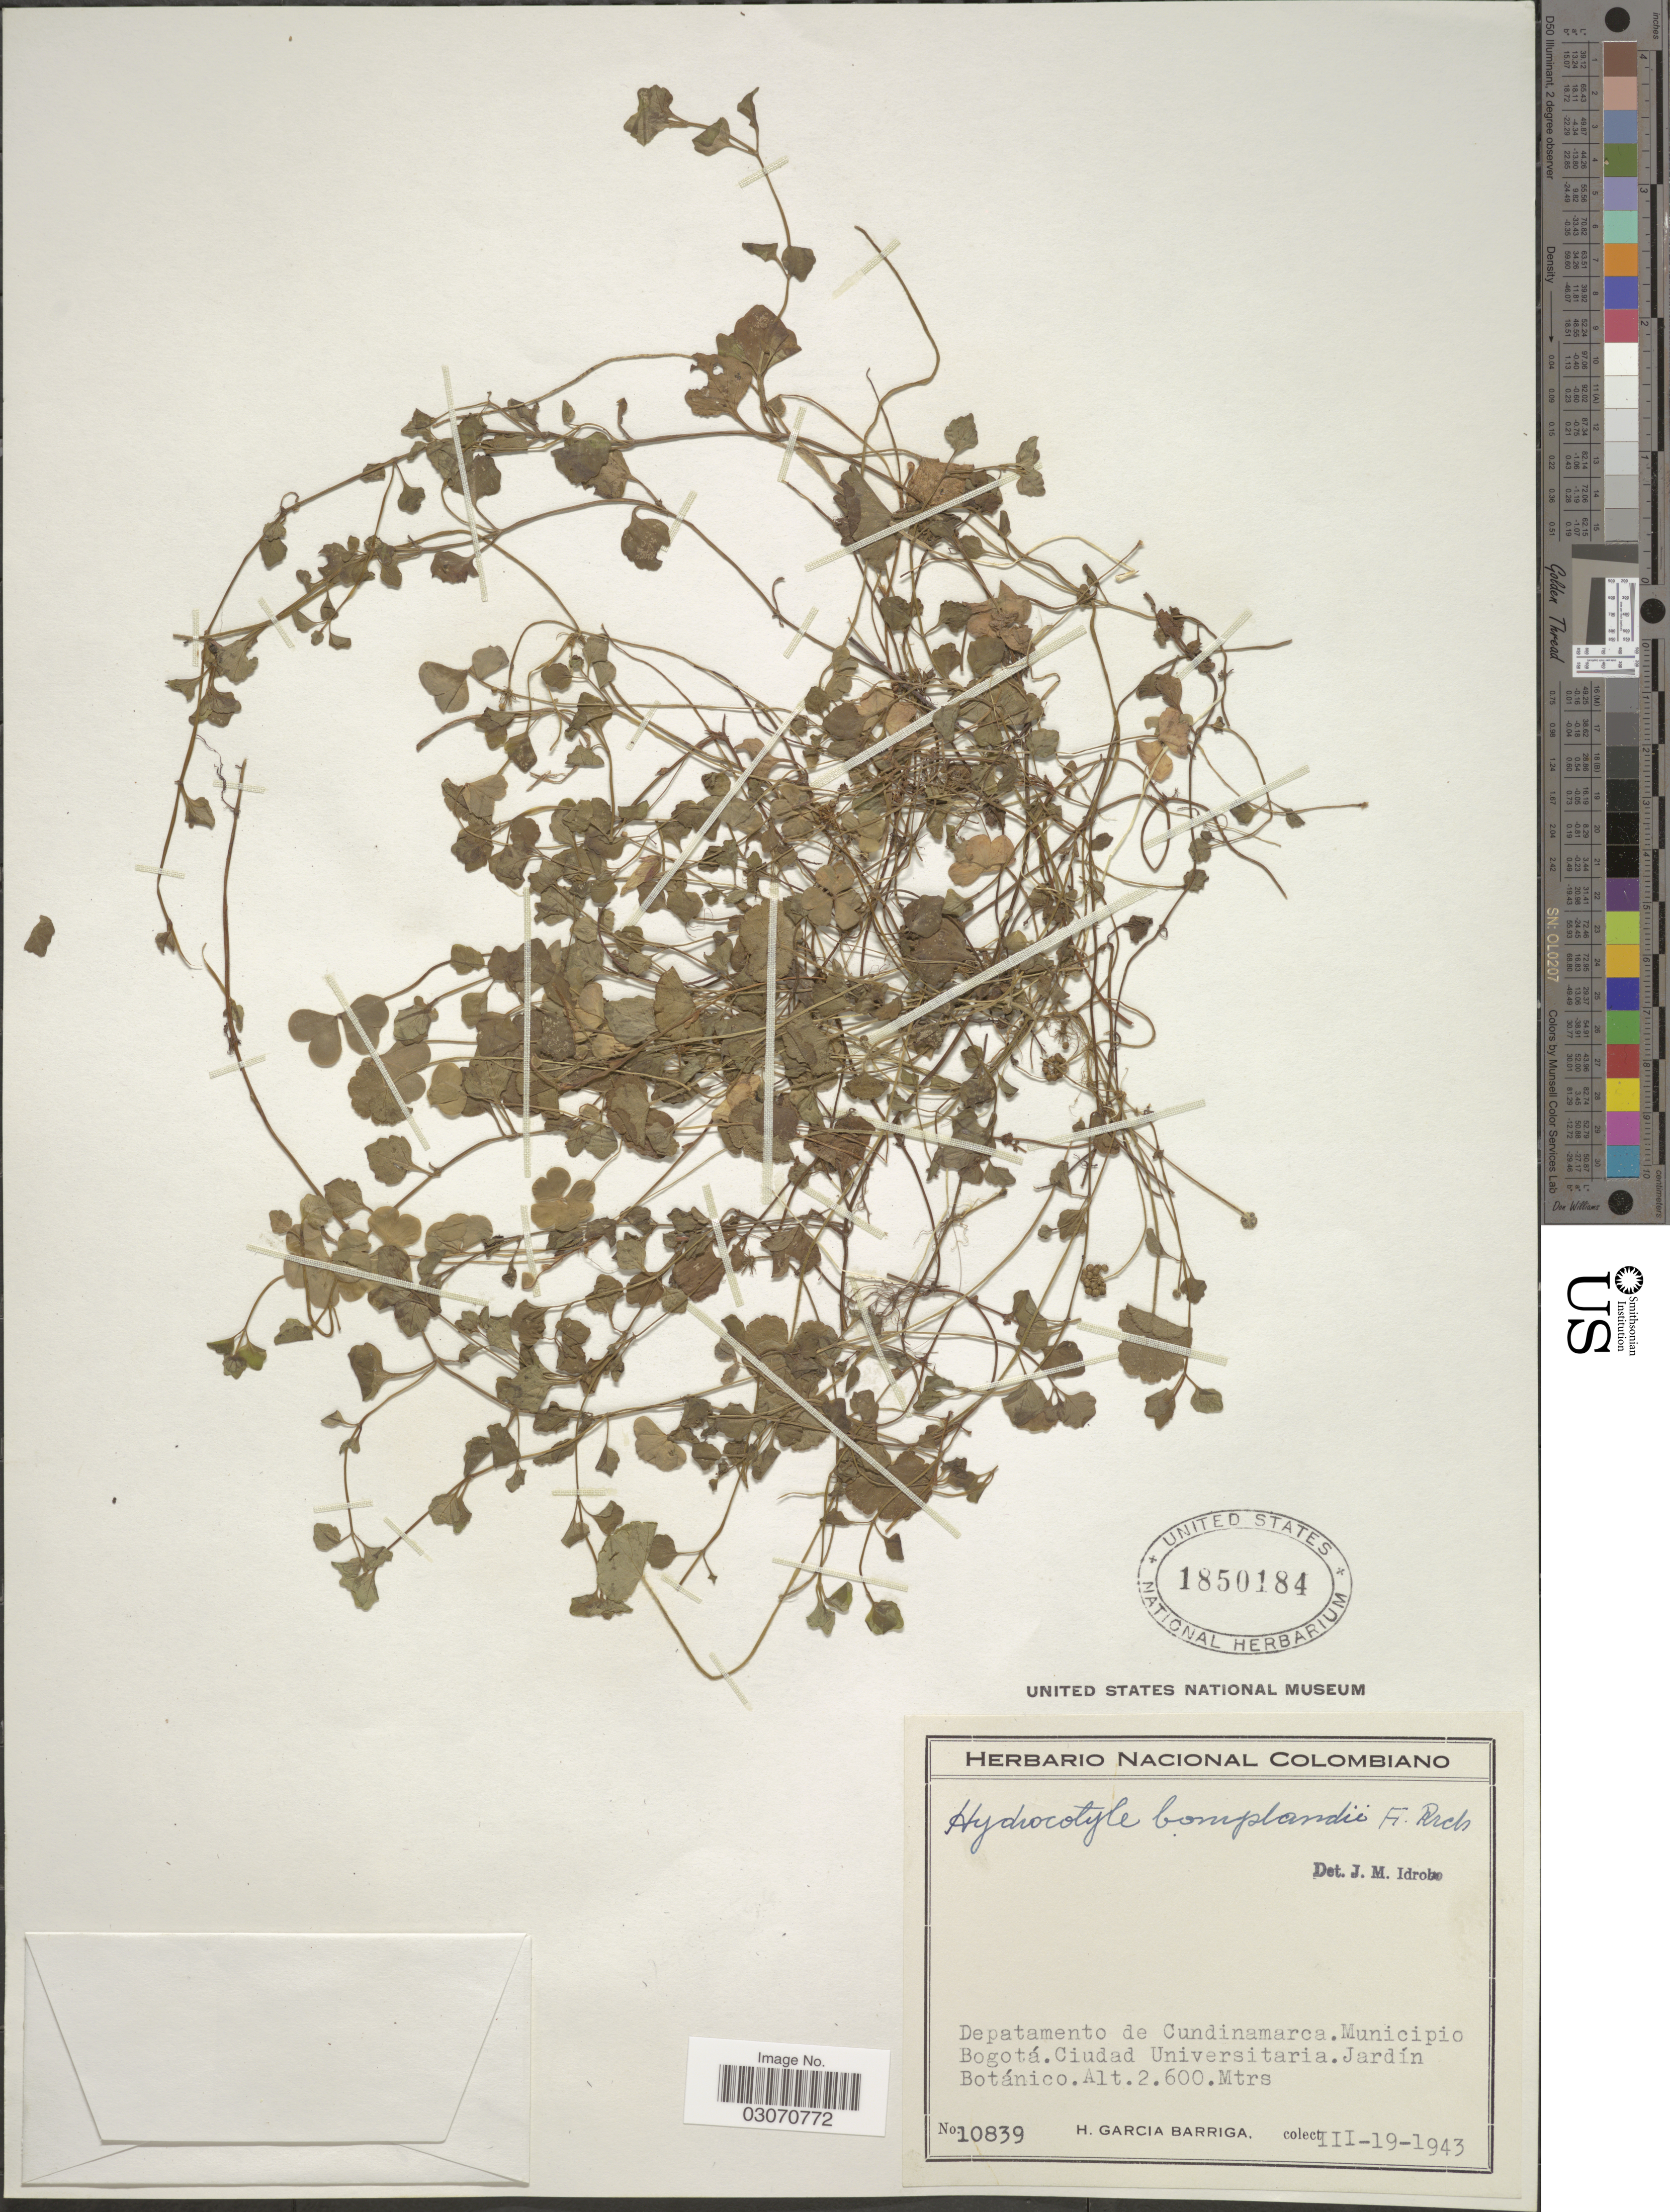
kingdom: Plantae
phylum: Tracheophyta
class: Magnoliopsida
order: Apiales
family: Araliaceae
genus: Hydrocotyle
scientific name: Hydrocotyle bonplandii var. bonplandii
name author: A. Rich.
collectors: H. García Barriga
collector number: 10839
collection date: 1943-03-19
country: Colombia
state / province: Cundinamarca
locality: Depatamento de Cundinamarca. Municipio Bogotá. Ciudad Universitaria. jardín Botánico.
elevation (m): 2600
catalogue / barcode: US 1850184